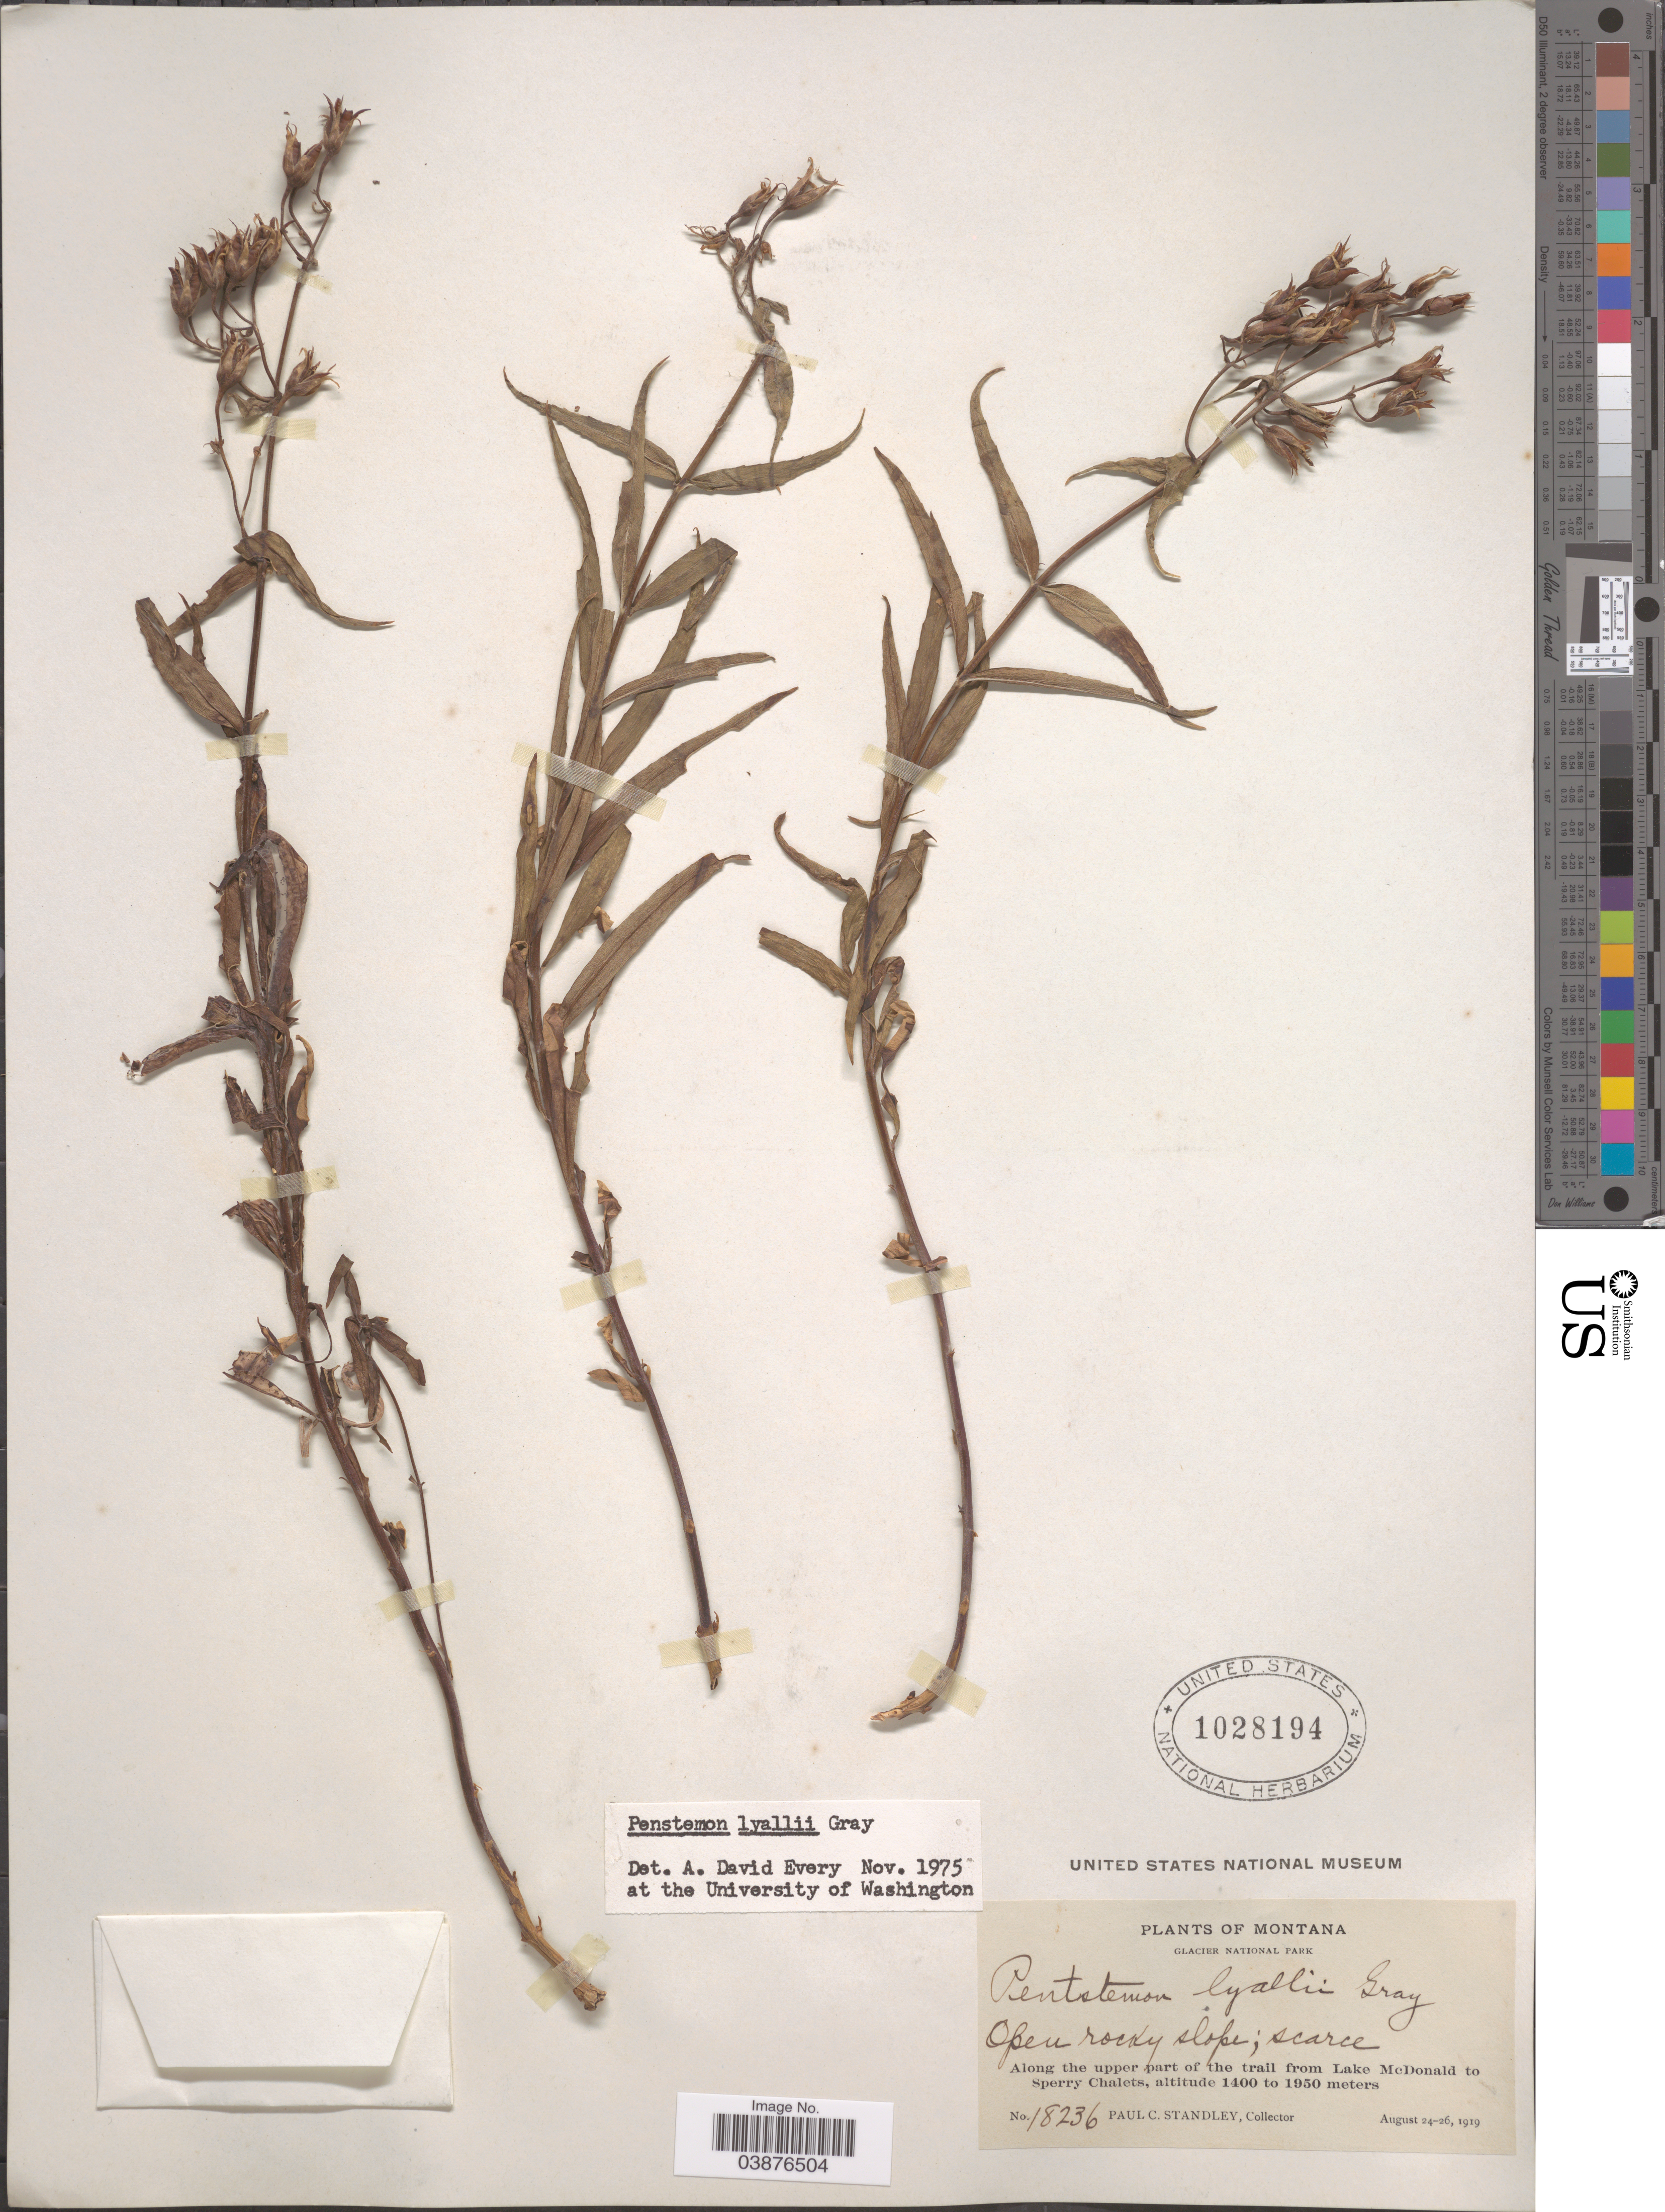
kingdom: Plantae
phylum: Tracheophyta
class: Magnoliopsida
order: Lamiales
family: Plantaginaceae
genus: Penstemon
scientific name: Penstemon lyallii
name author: (A. Gray) A. Gray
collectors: P. C. Standley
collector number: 18236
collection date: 1919-08-24/1919-08-26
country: United States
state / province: Montana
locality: Glacier National Park. Along the upper part of the trail from Lake McDonald to Sperry Chalets.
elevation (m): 1400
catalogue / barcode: US 1028194